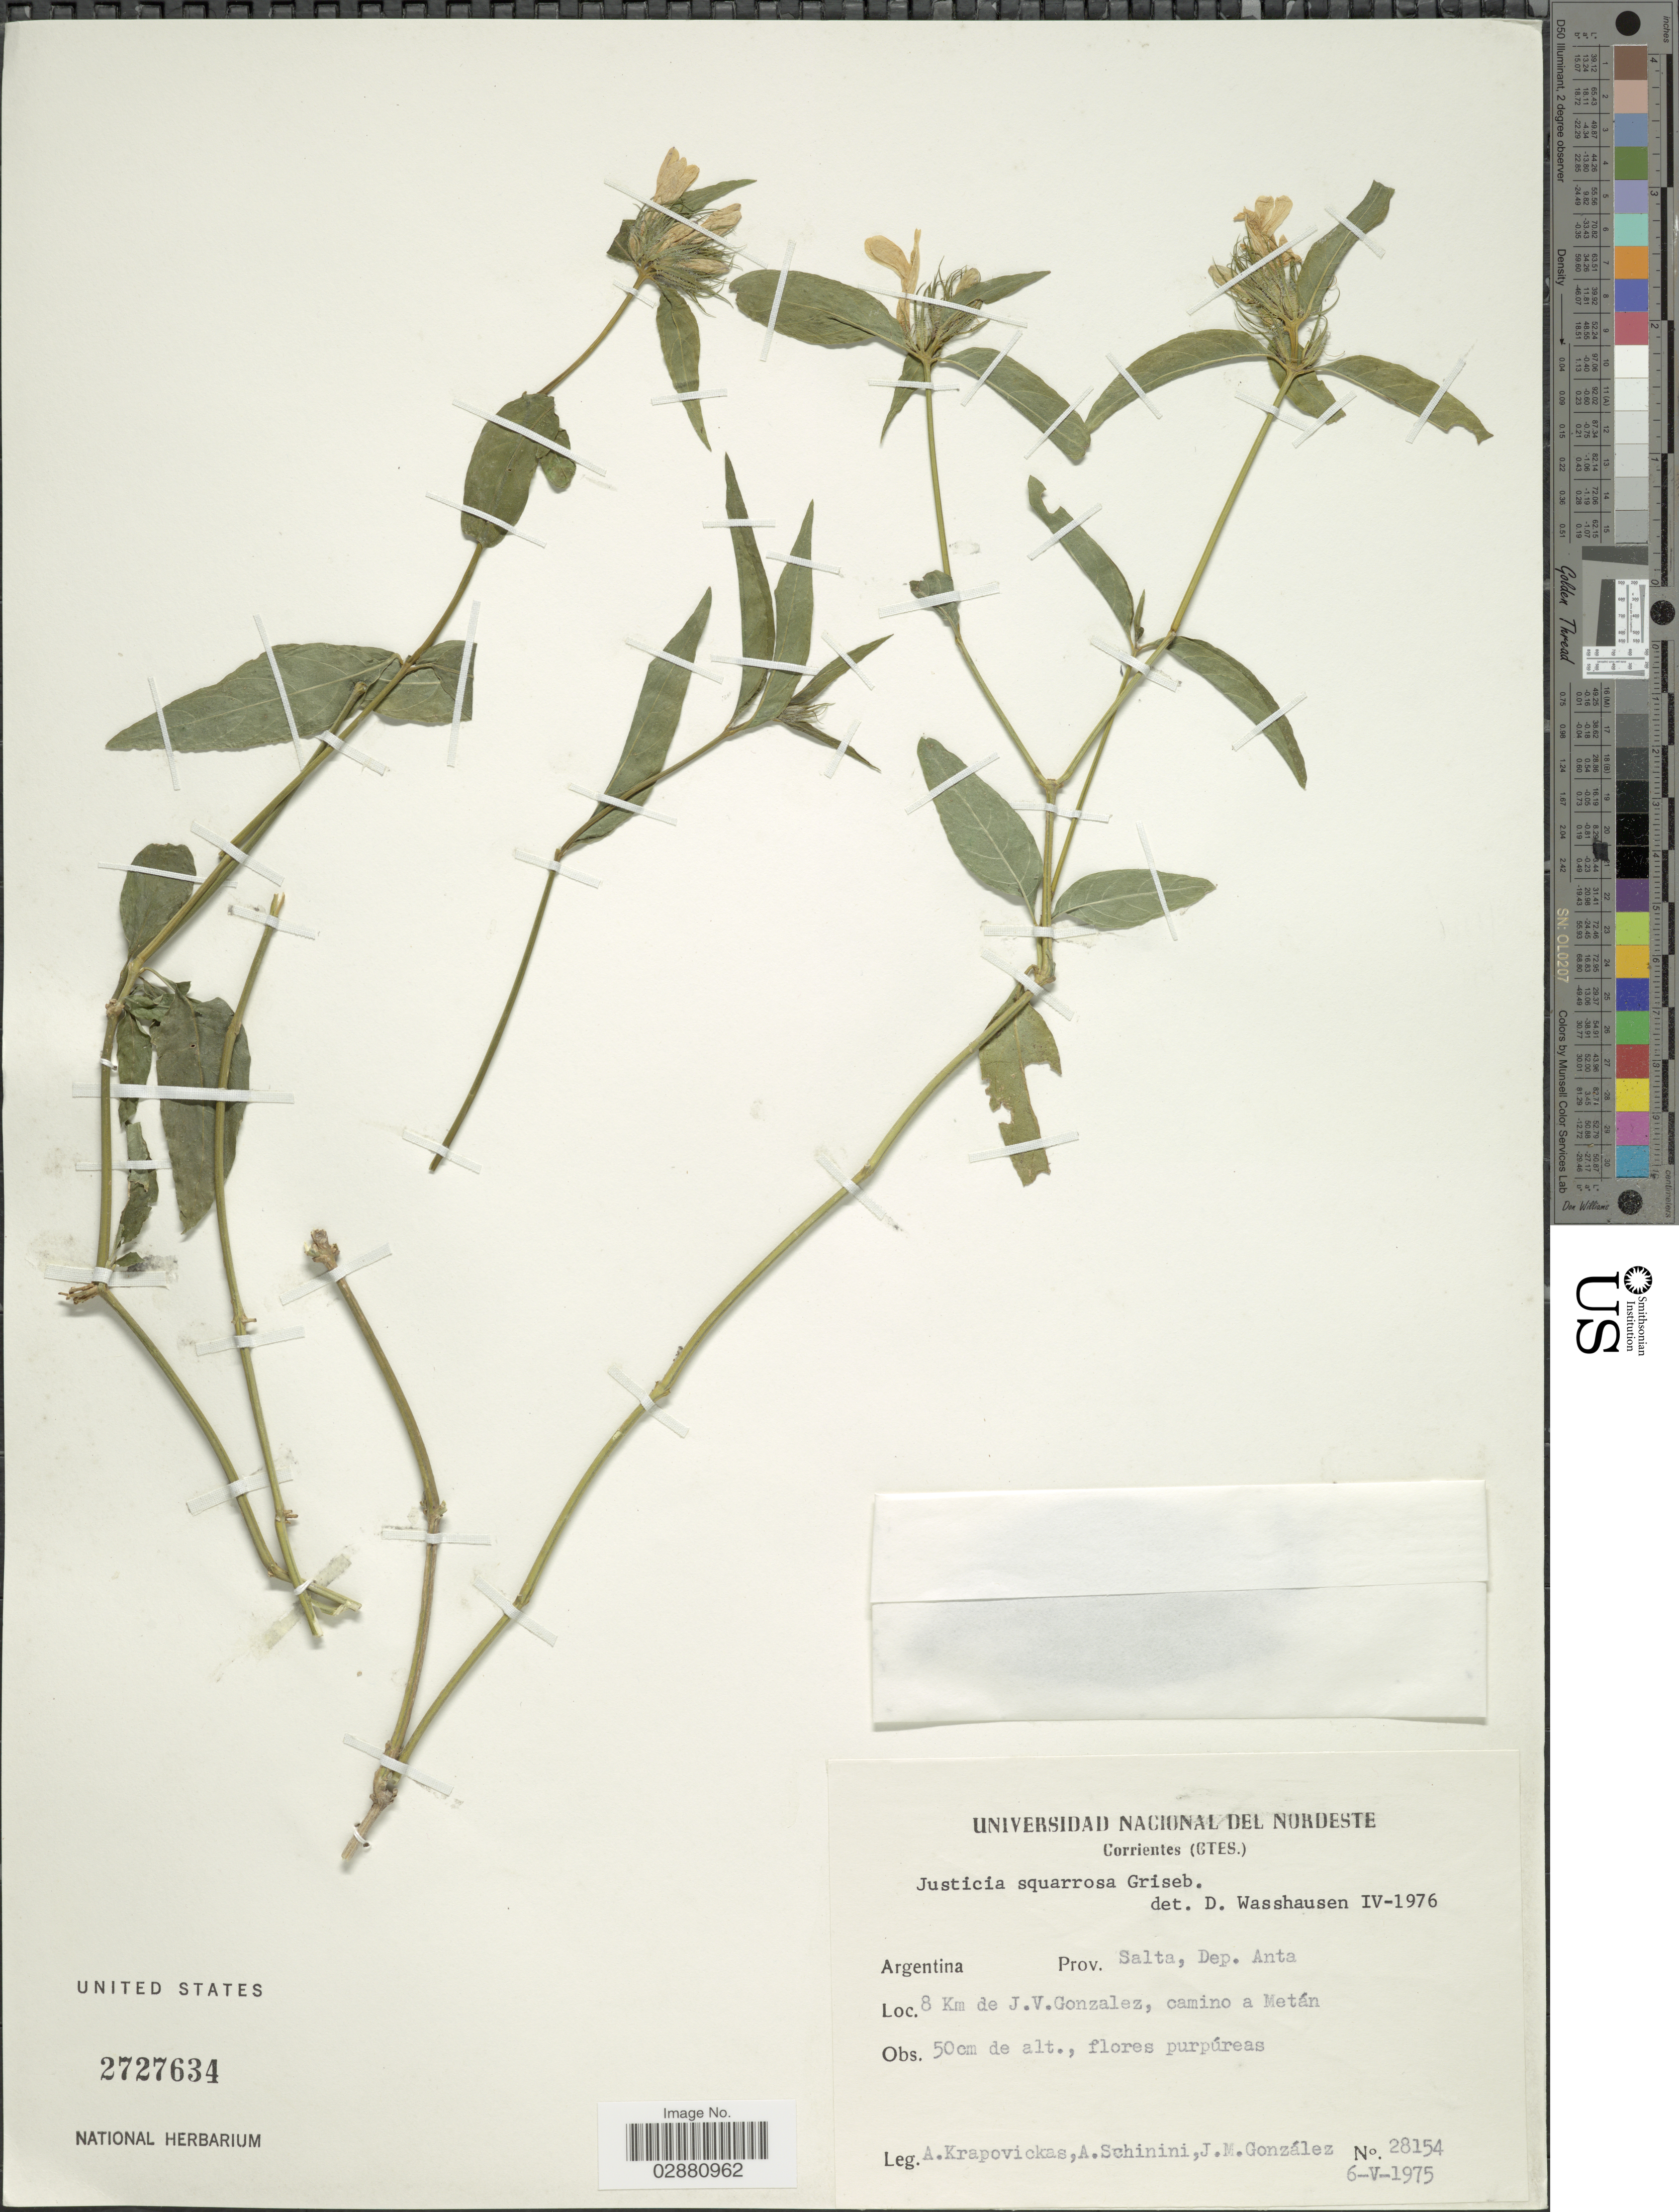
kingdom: Plantae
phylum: Tracheophyta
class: Magnoliopsida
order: Lamiales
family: Acanthaceae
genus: Justicia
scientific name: Justicia squarrosa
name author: Griseb.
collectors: A. Krapovickas, A. Schinini & J. M. Gonzalez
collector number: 28154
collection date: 1975-05-06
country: Argentina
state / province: Salta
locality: Prov. Salta, Dep. Anta. 8 Km de J.V. Gonzalez, camino a Metán.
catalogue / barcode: US 2727634